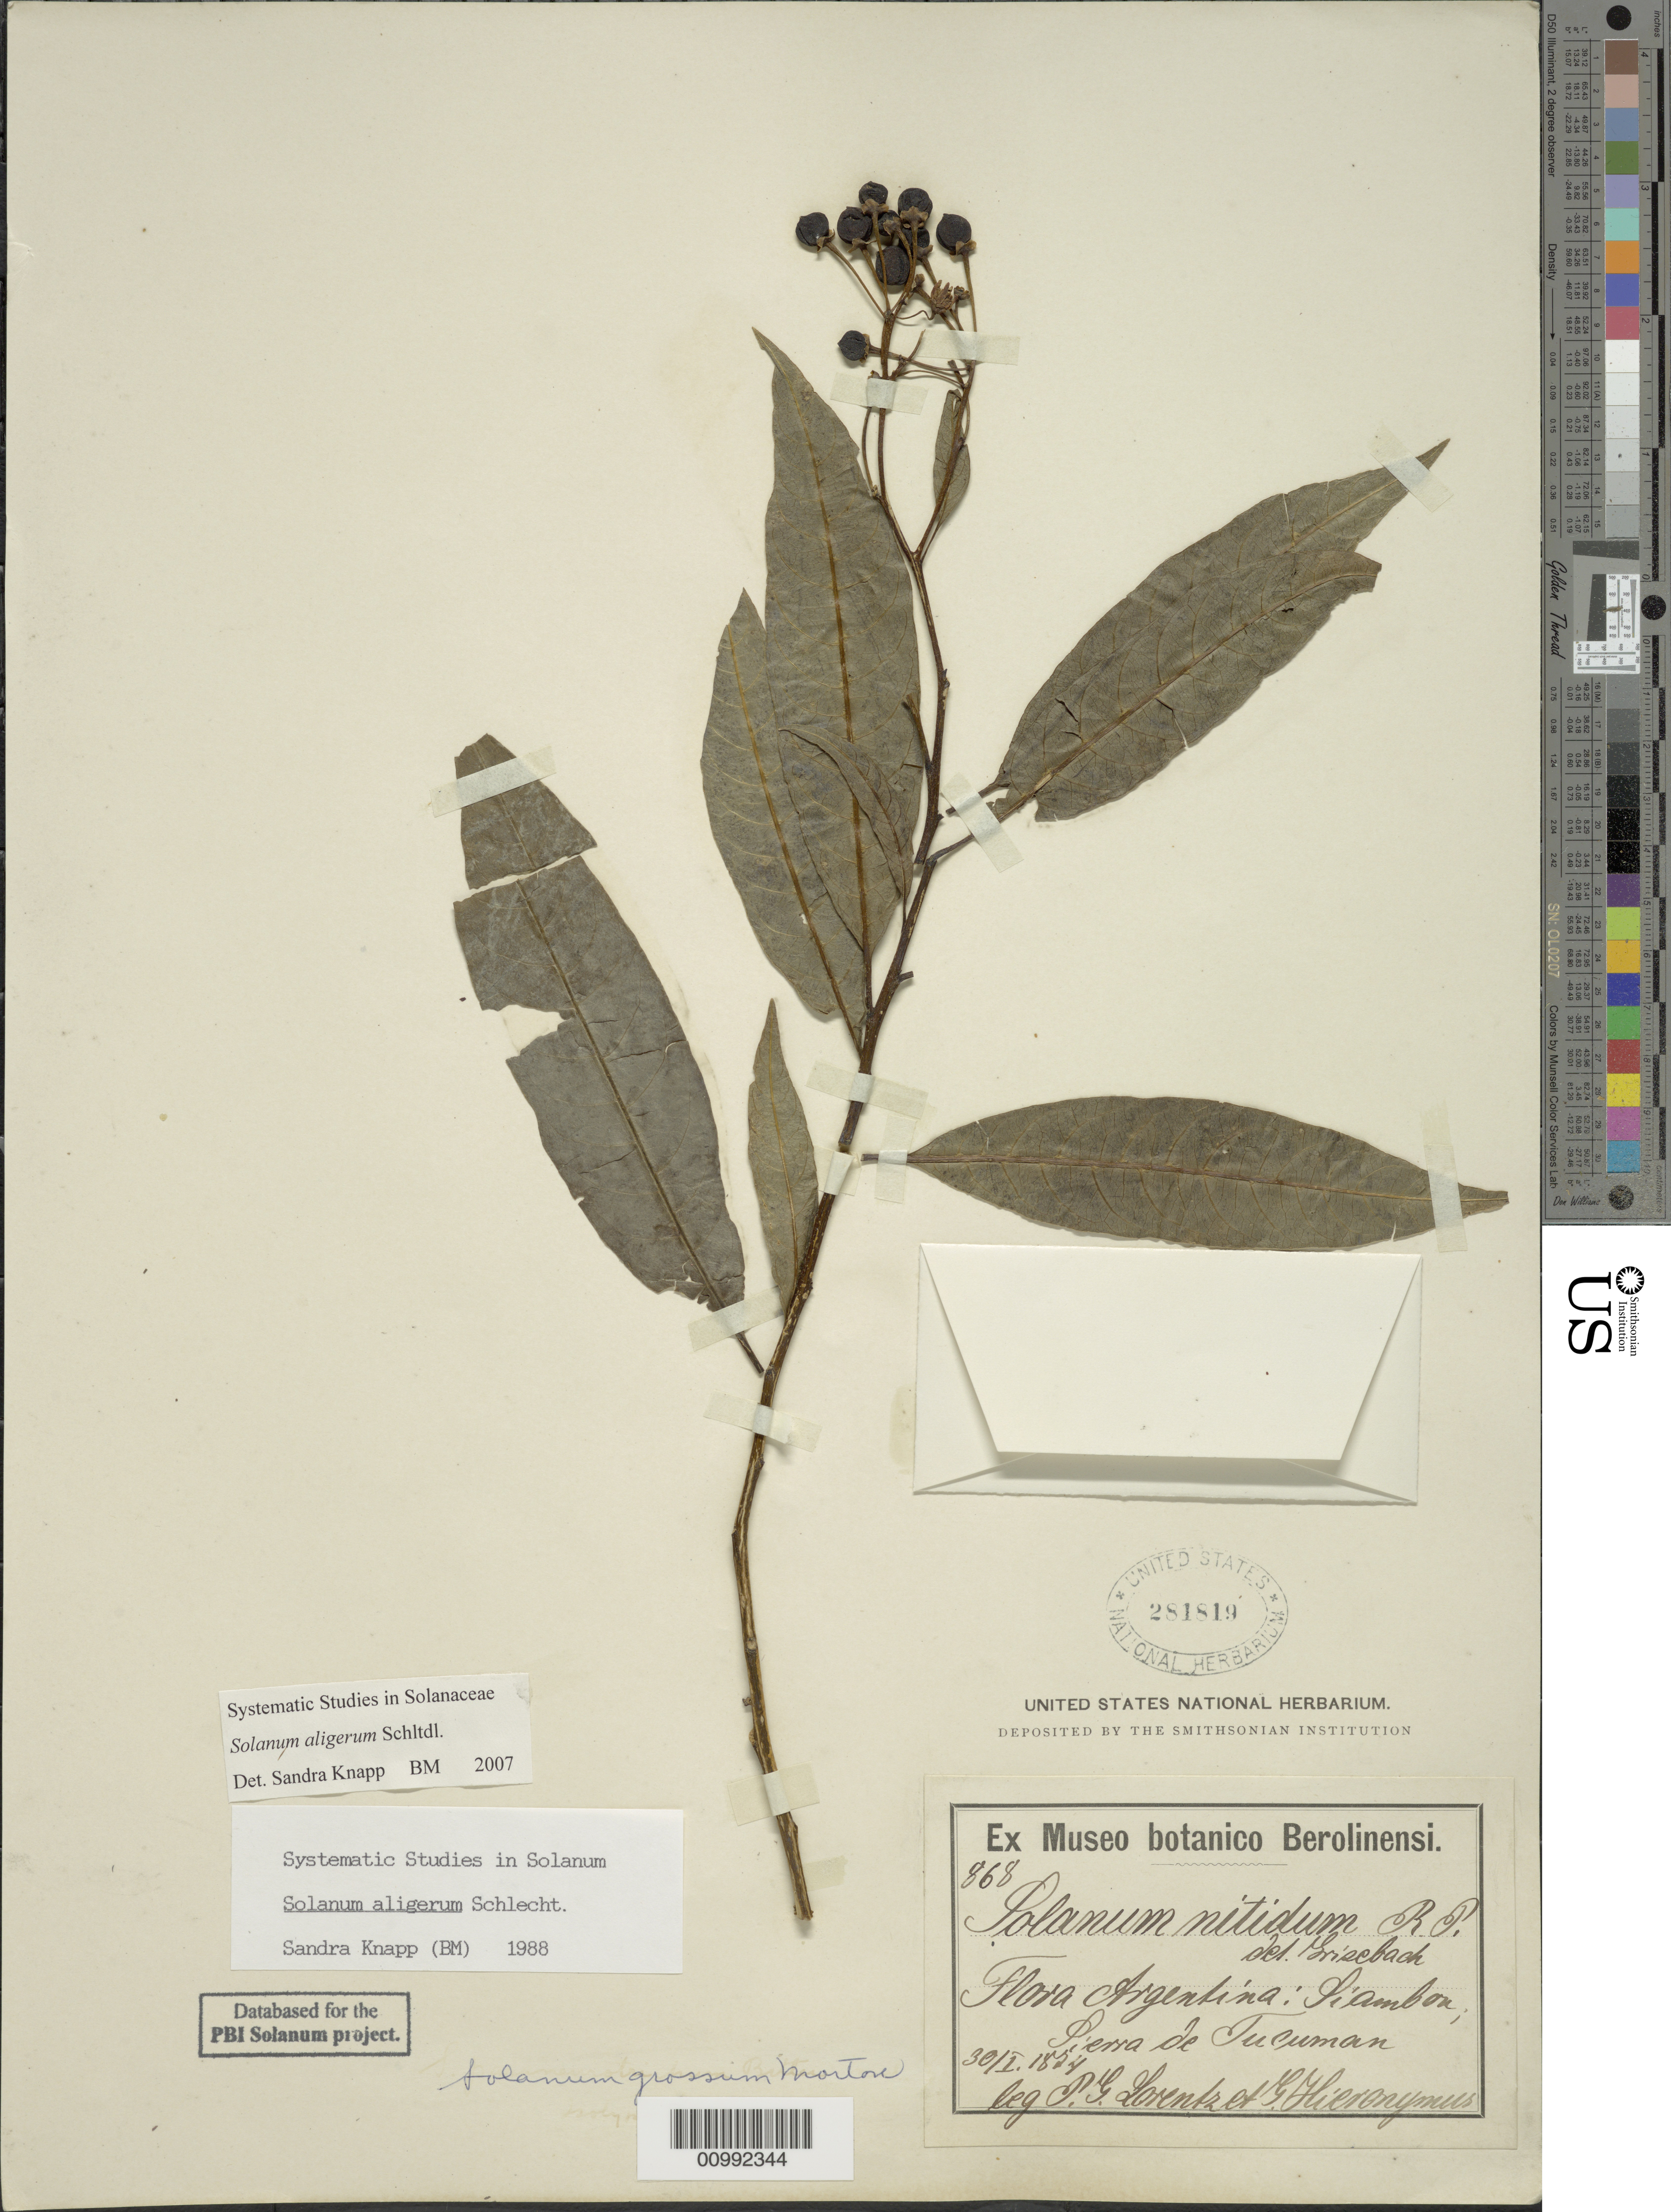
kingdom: Plantae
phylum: Tracheophyta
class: Magnoliopsida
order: Solanales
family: Solanaceae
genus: Solanum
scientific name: Solanum aligerum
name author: Schltdl.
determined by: Knapp, S. D.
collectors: P. G. Lorentz & G. H. Hieronymus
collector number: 868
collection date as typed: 30 Jan 1874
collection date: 1874-01-30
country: Argentina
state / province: Tucumán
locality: Sierra de Tucuman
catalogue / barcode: US 281819